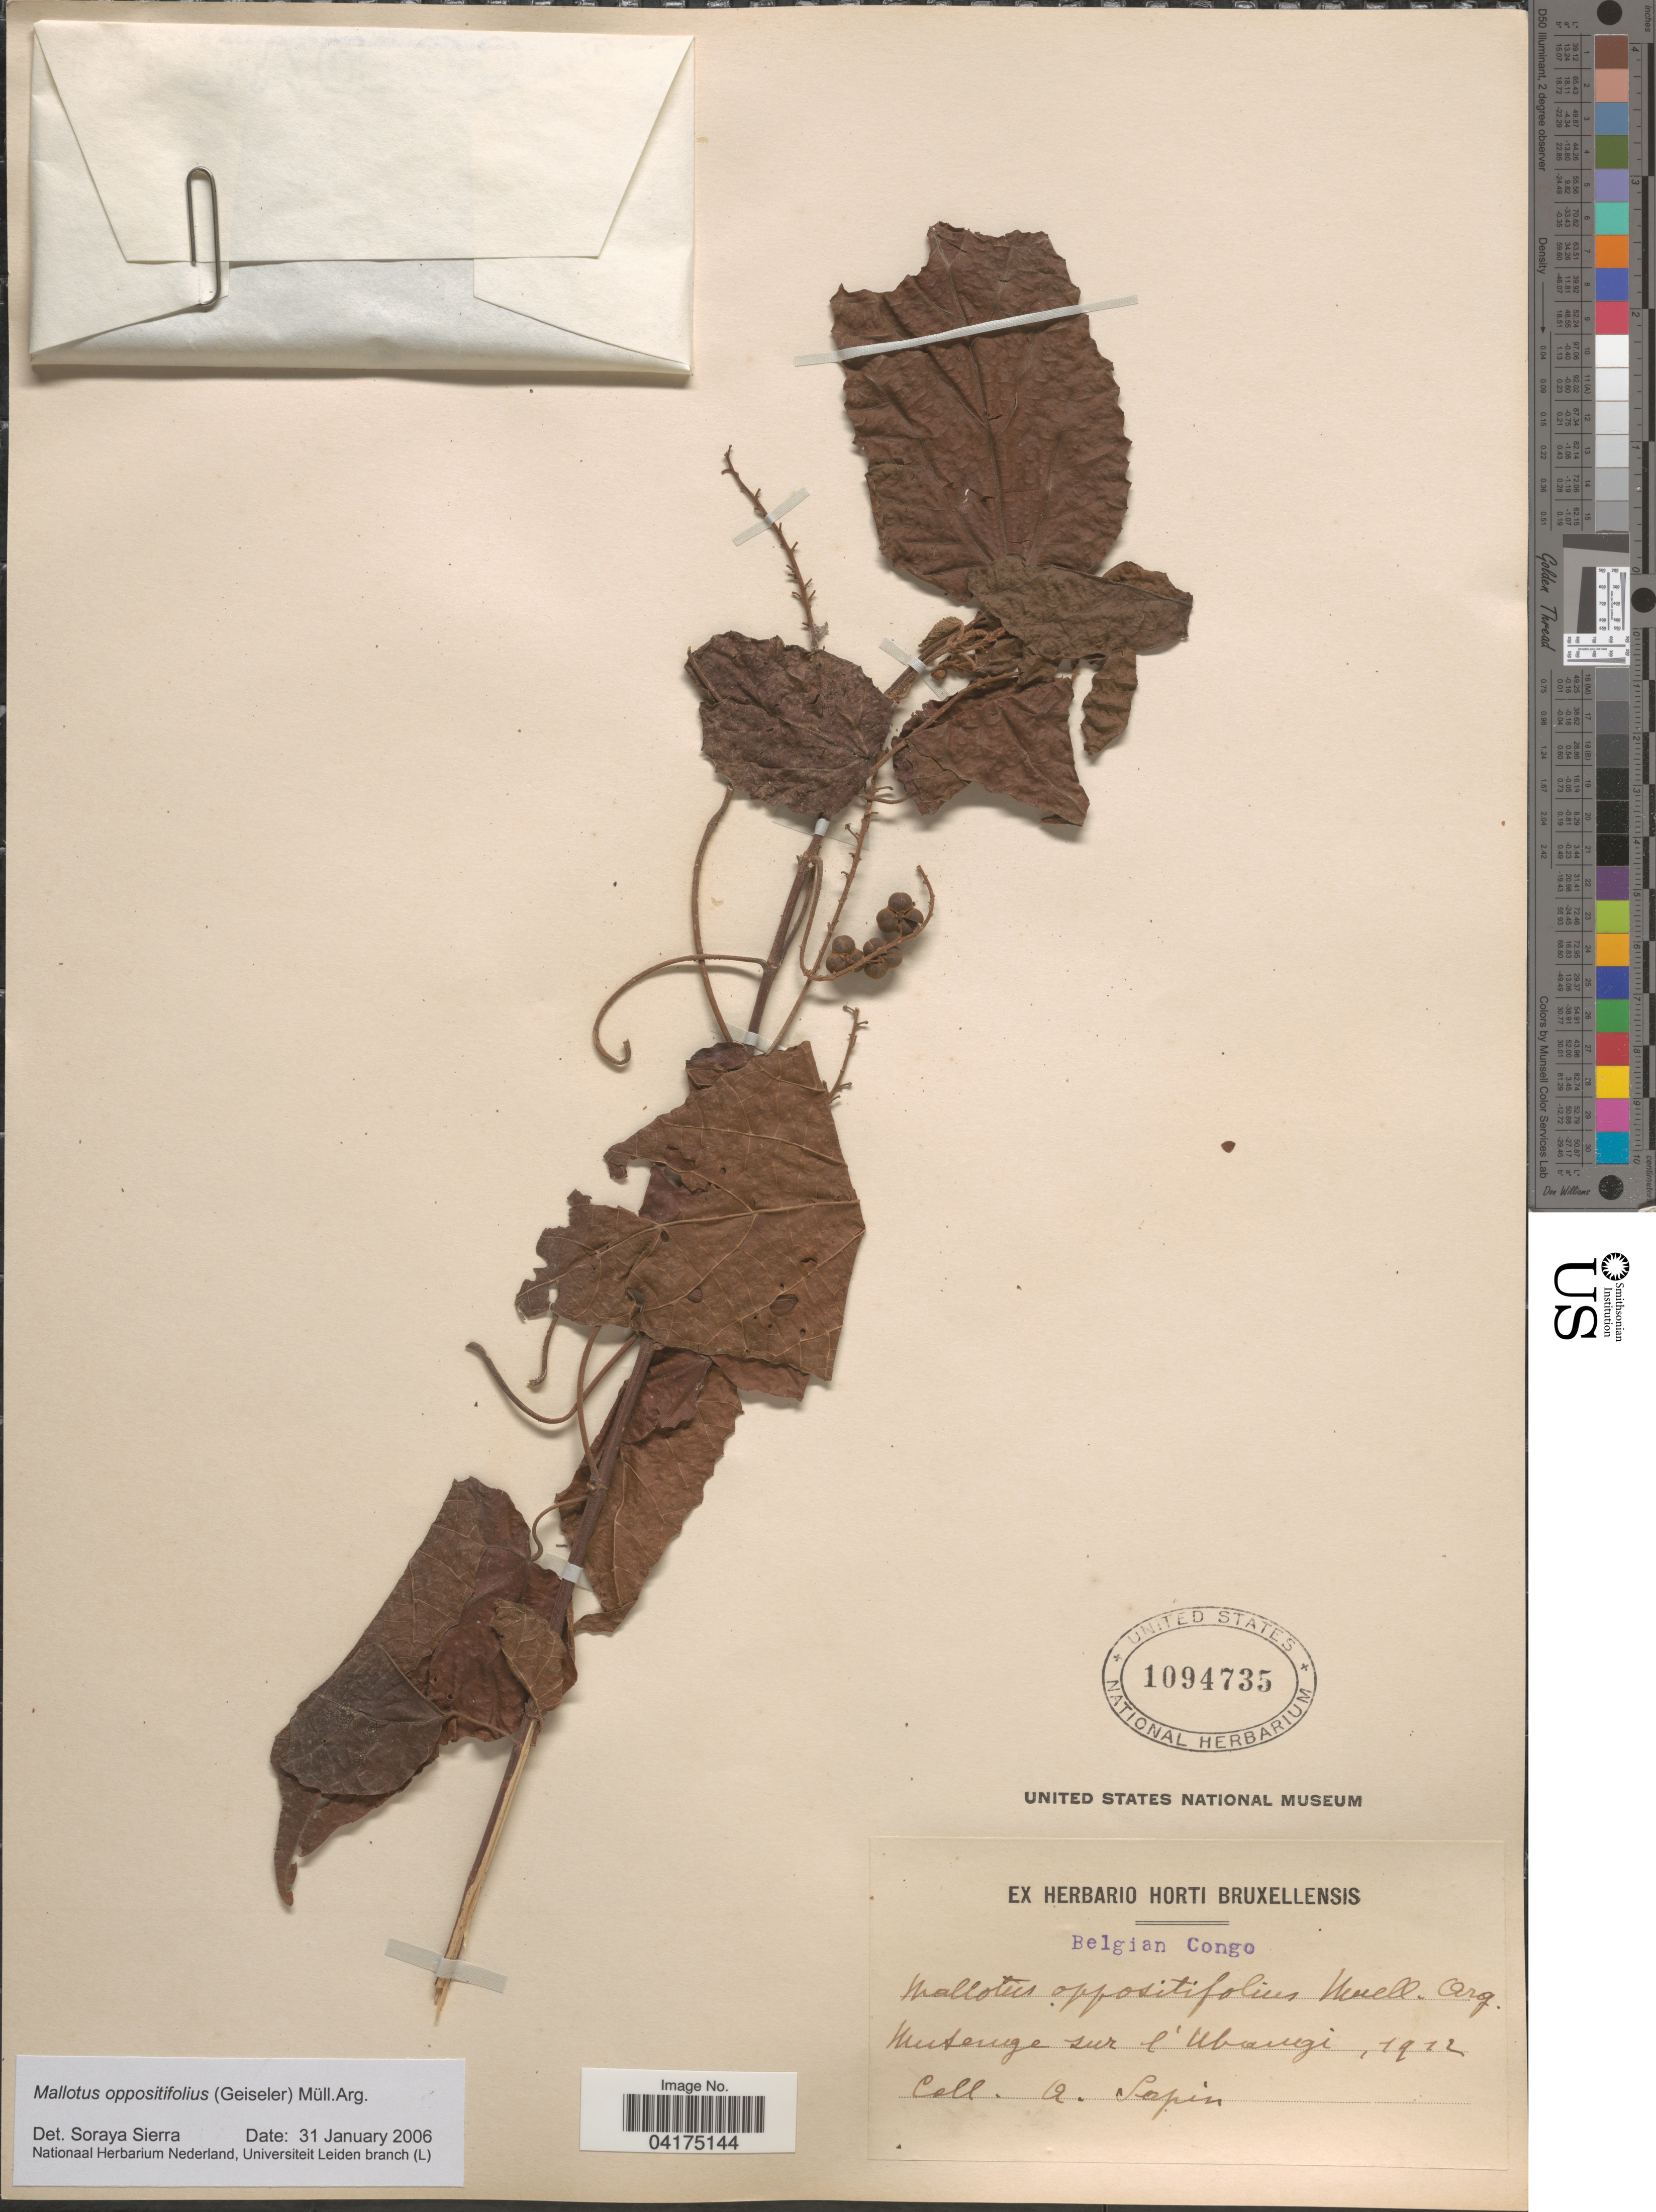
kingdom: Plantae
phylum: Tracheophyta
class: Magnoliopsida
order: Malpighiales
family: Euphorbiaceae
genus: Mallotus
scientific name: Mallotus oppositifolius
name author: (Geiseler) Müll. Arg.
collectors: A. Sapin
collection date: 1912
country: Congo, Democratic Republic of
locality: Belgian Congo. Mutenge sur l'Ubangi.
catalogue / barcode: US 1094735